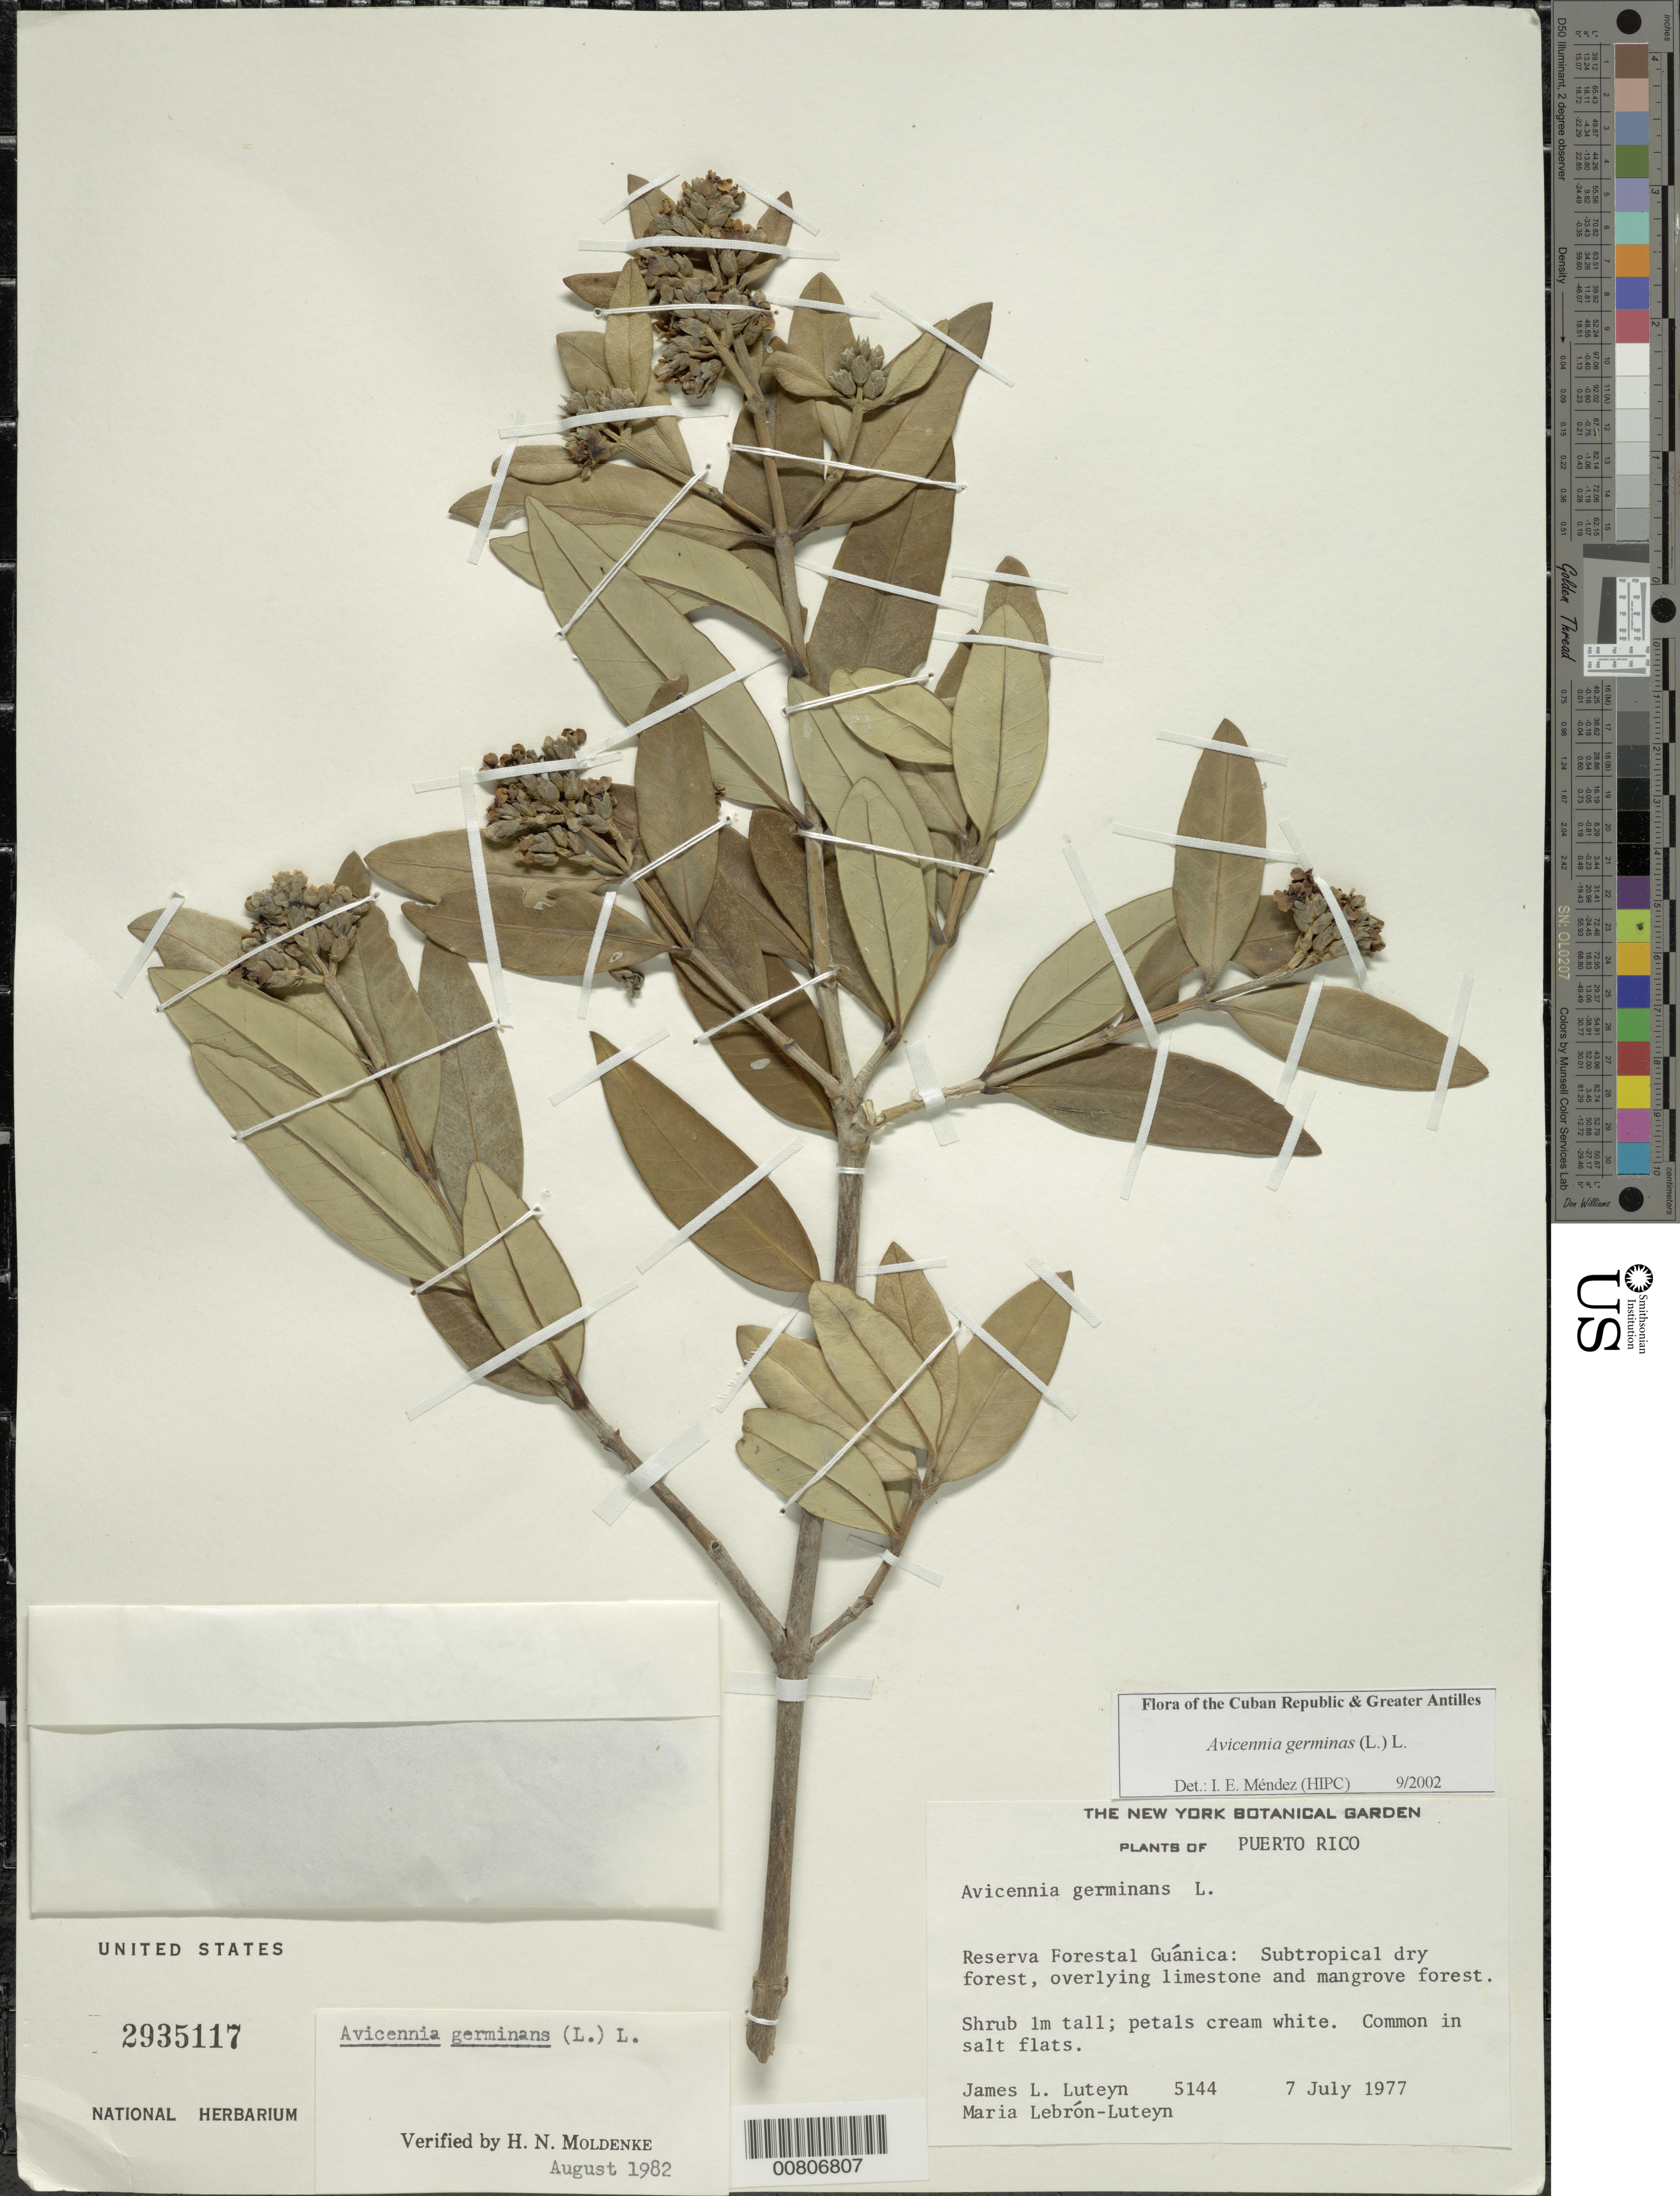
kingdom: Plantae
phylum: Tracheophyta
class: Magnoliopsida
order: Lamiales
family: Acanthaceae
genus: Avicennia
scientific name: Avicennia germinans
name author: (L.) L.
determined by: Méndez, Isidro E., (HIPC)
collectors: J. L. Luteyn & M. L. Lebrón-Luteyn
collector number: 5144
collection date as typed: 07 Jul 1977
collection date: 1977-07-07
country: Puerto Rico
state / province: Guanica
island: Puerto Rico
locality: Reserva Forestal Guánica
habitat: Subtropical dry forest, overlying limestone and mangrove forest; in salt flats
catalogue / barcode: US 2935117